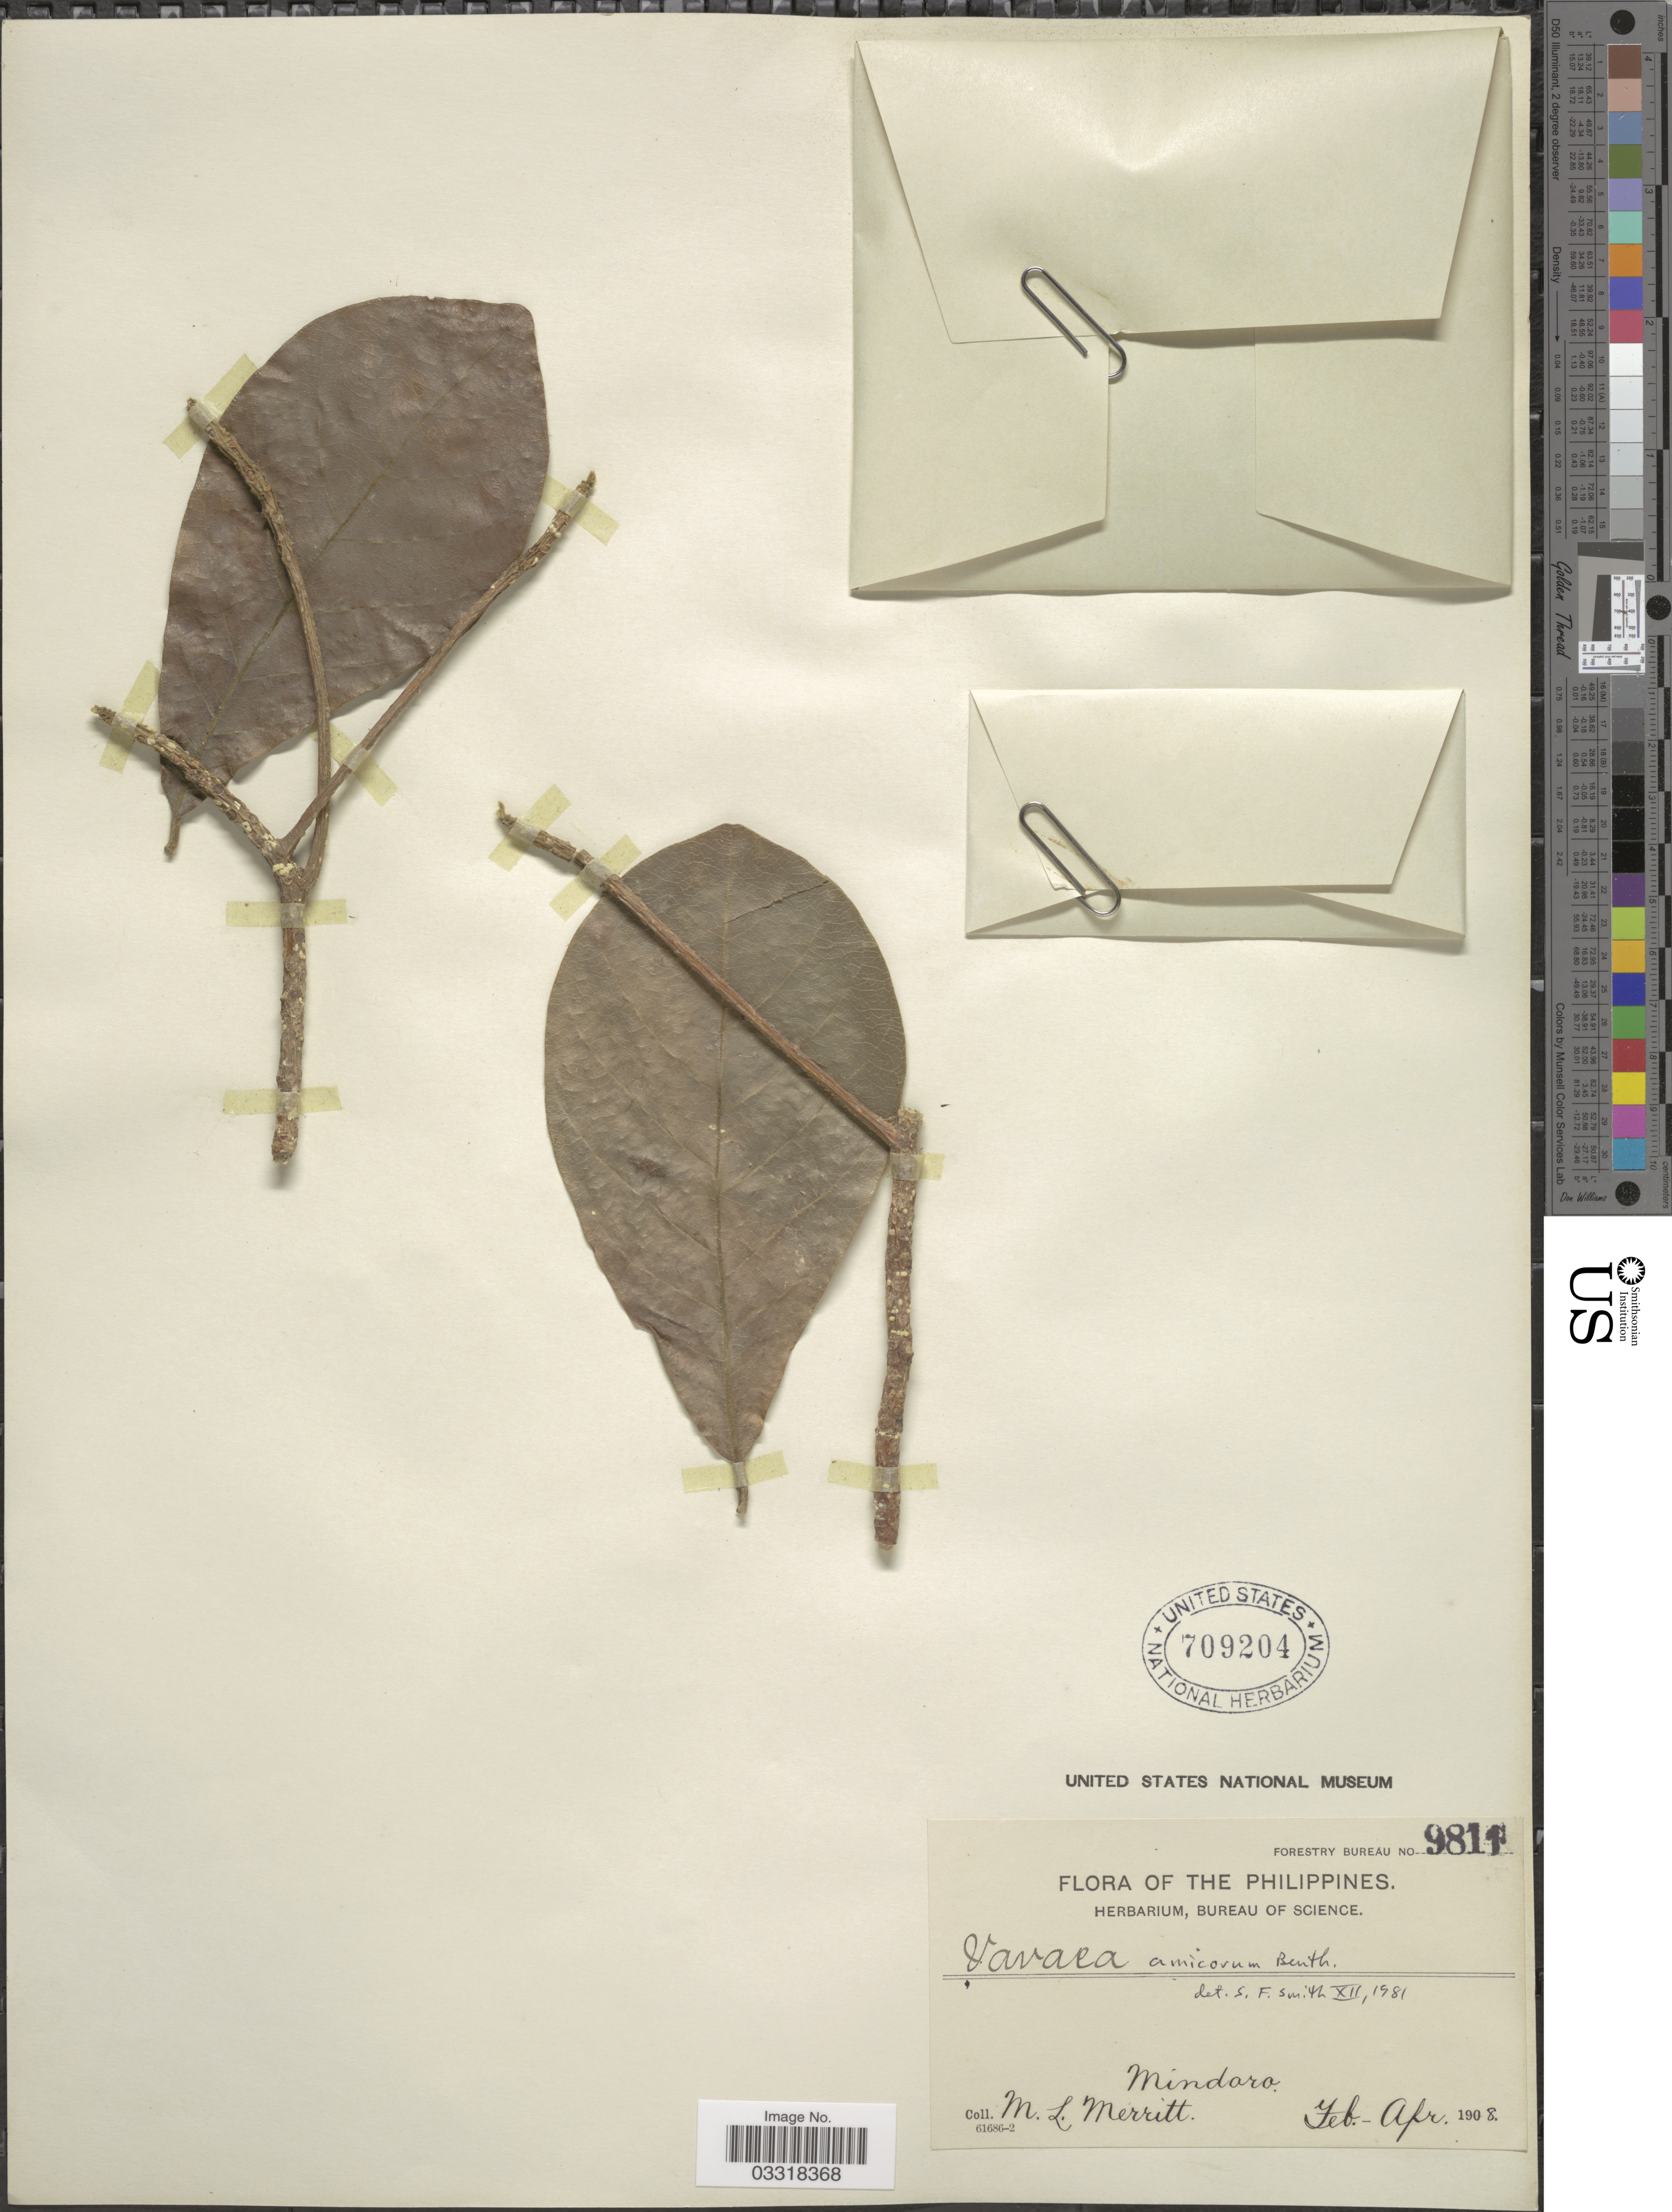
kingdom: Plantae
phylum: Tracheophyta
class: Magnoliopsida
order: Sapindales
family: Meliaceae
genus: Vavaea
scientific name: Vavaea amicorum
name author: Benth.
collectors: M. L. Merritt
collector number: Forestry Bureau 9811*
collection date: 1908-02/1908-04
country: Philippines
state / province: Mimaropa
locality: Mindoro.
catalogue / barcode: US 709204